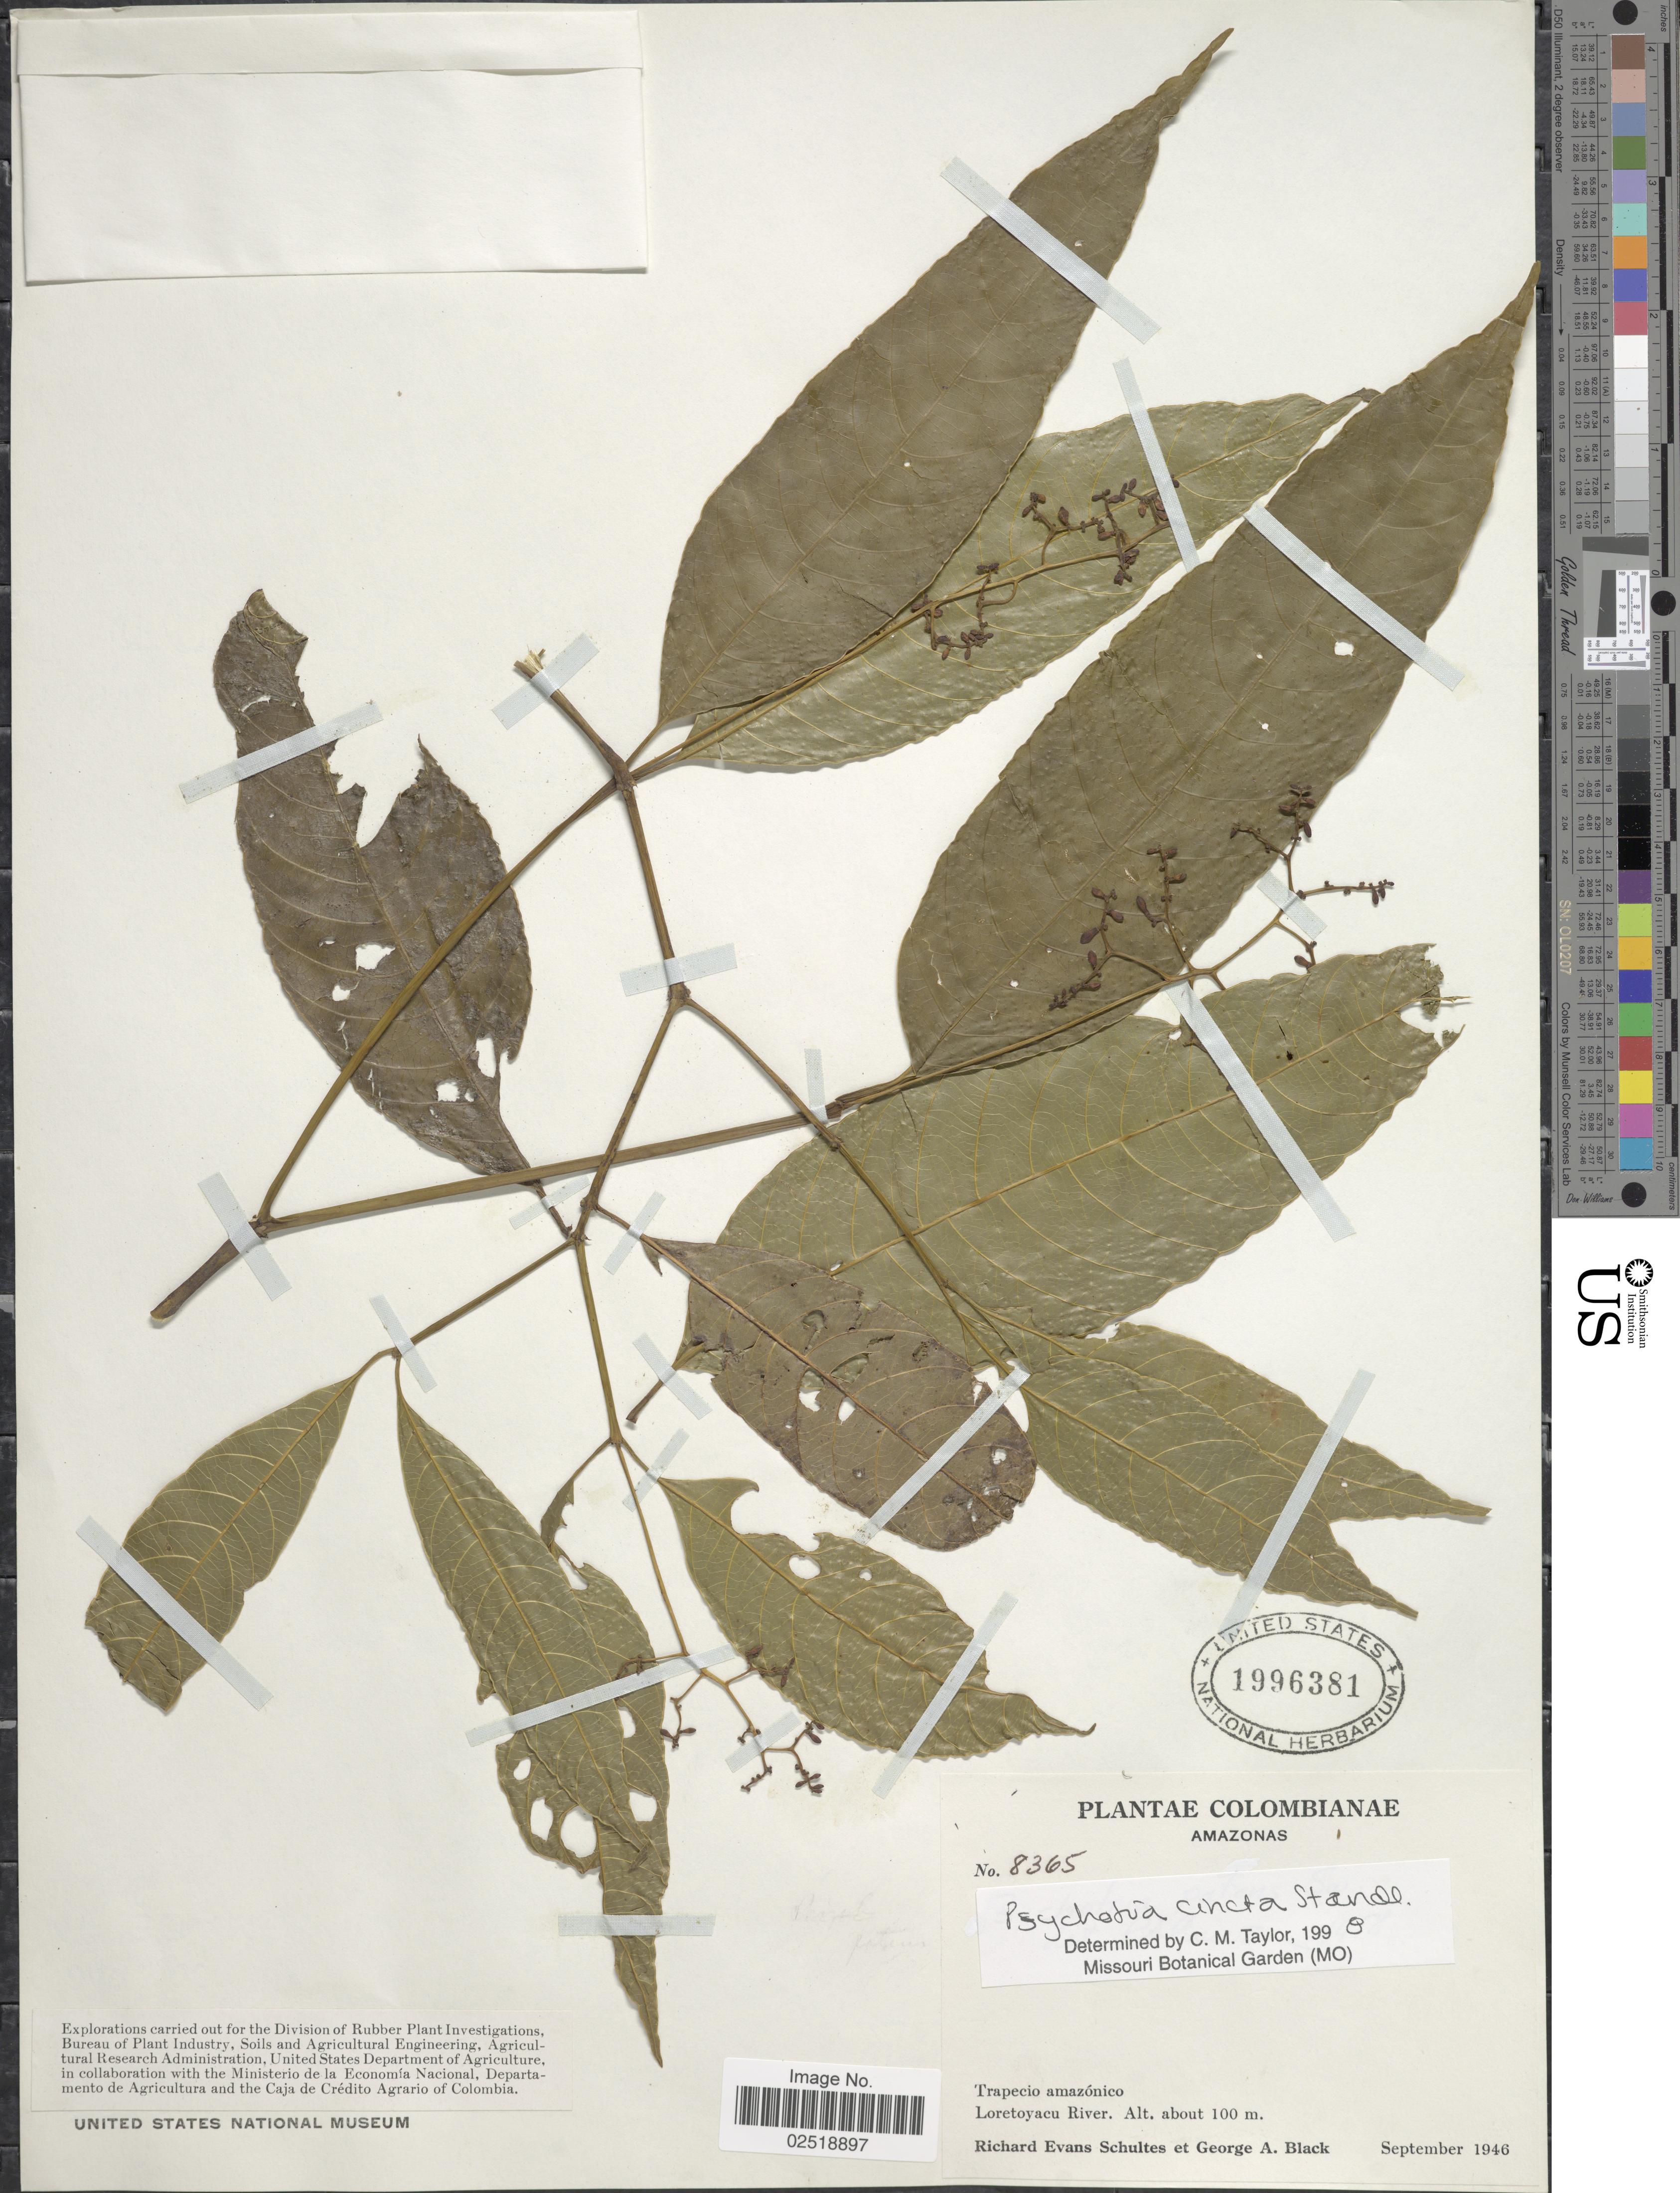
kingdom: Plantae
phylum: Tracheophyta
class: Magnoliopsida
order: Gentianales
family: Rubiaceae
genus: Psychotria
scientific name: Psychotria cincta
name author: Standl.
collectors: R. E. Schultes & G. A. Black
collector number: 8365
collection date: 1946-09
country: Colombia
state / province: Amazônas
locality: Trapecio amazónico, Loretoyacu River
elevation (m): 100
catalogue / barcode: US 1996381